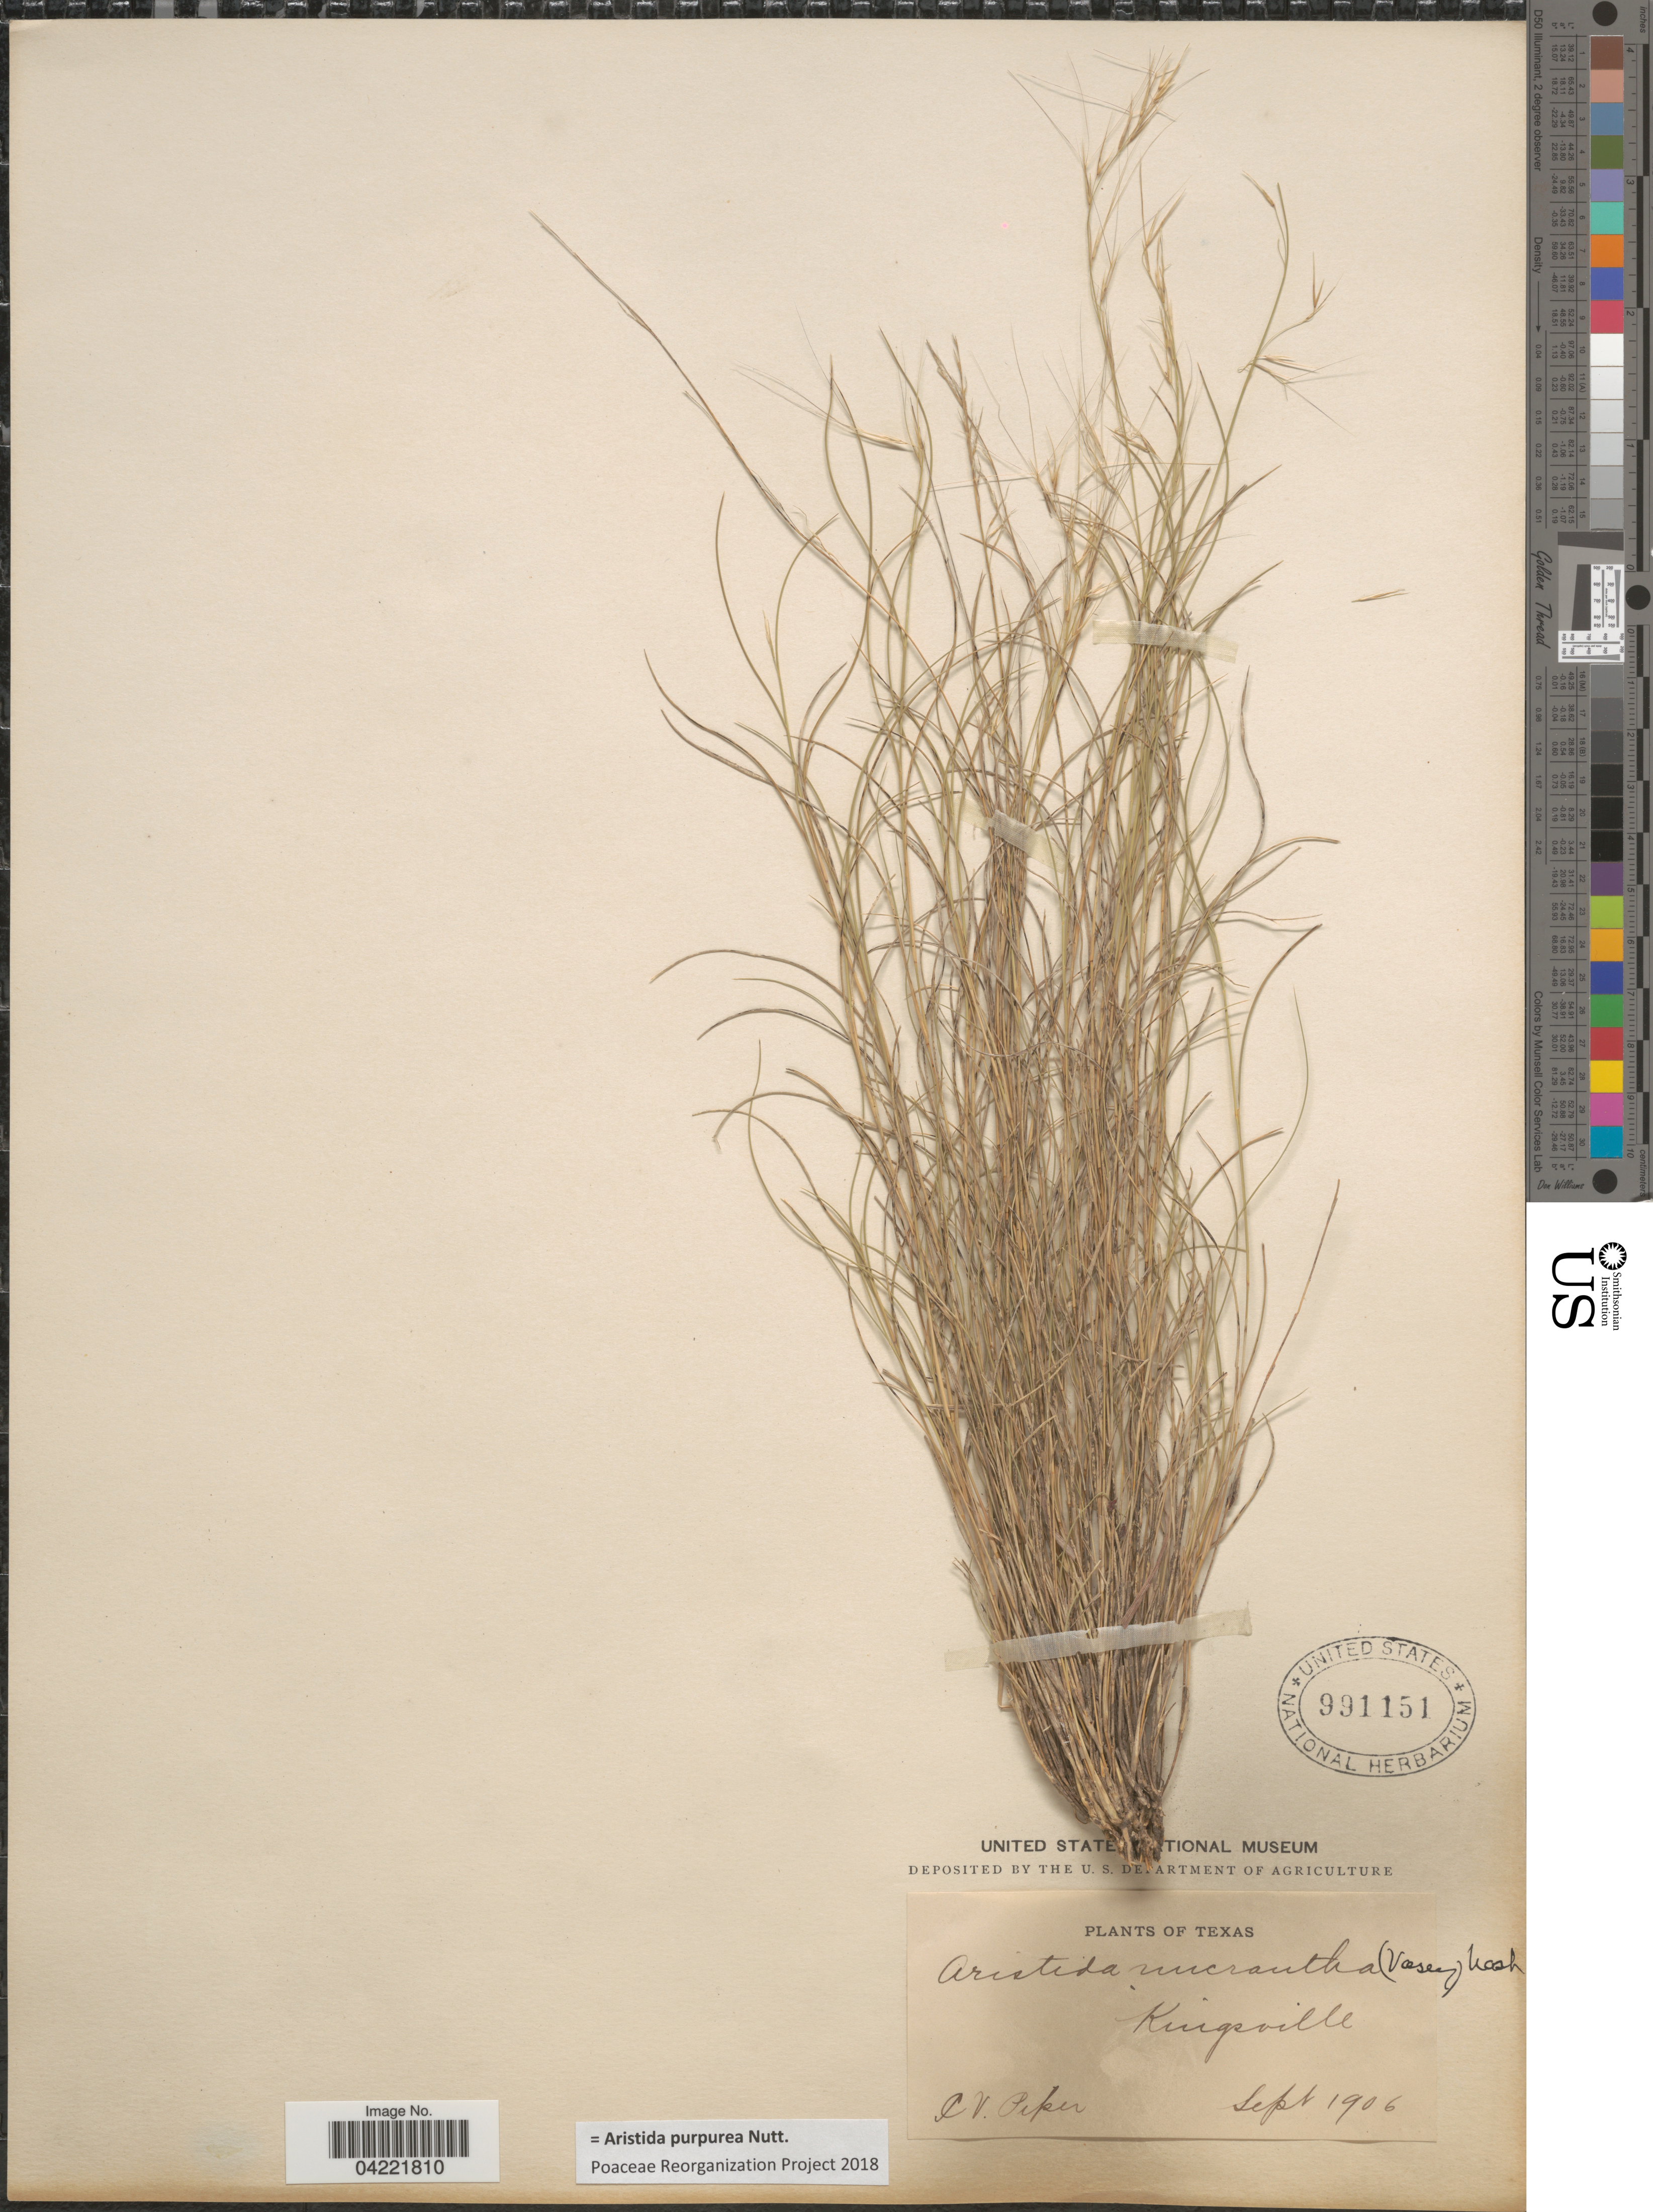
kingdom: Plantae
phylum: Tracheophyta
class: Liliopsida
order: Poales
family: Poaceae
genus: Aristida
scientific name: Aristida purpurea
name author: Nutt.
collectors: C. V. Piper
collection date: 1906-09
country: United States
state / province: Texas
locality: Kingsville.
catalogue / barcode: US 991151